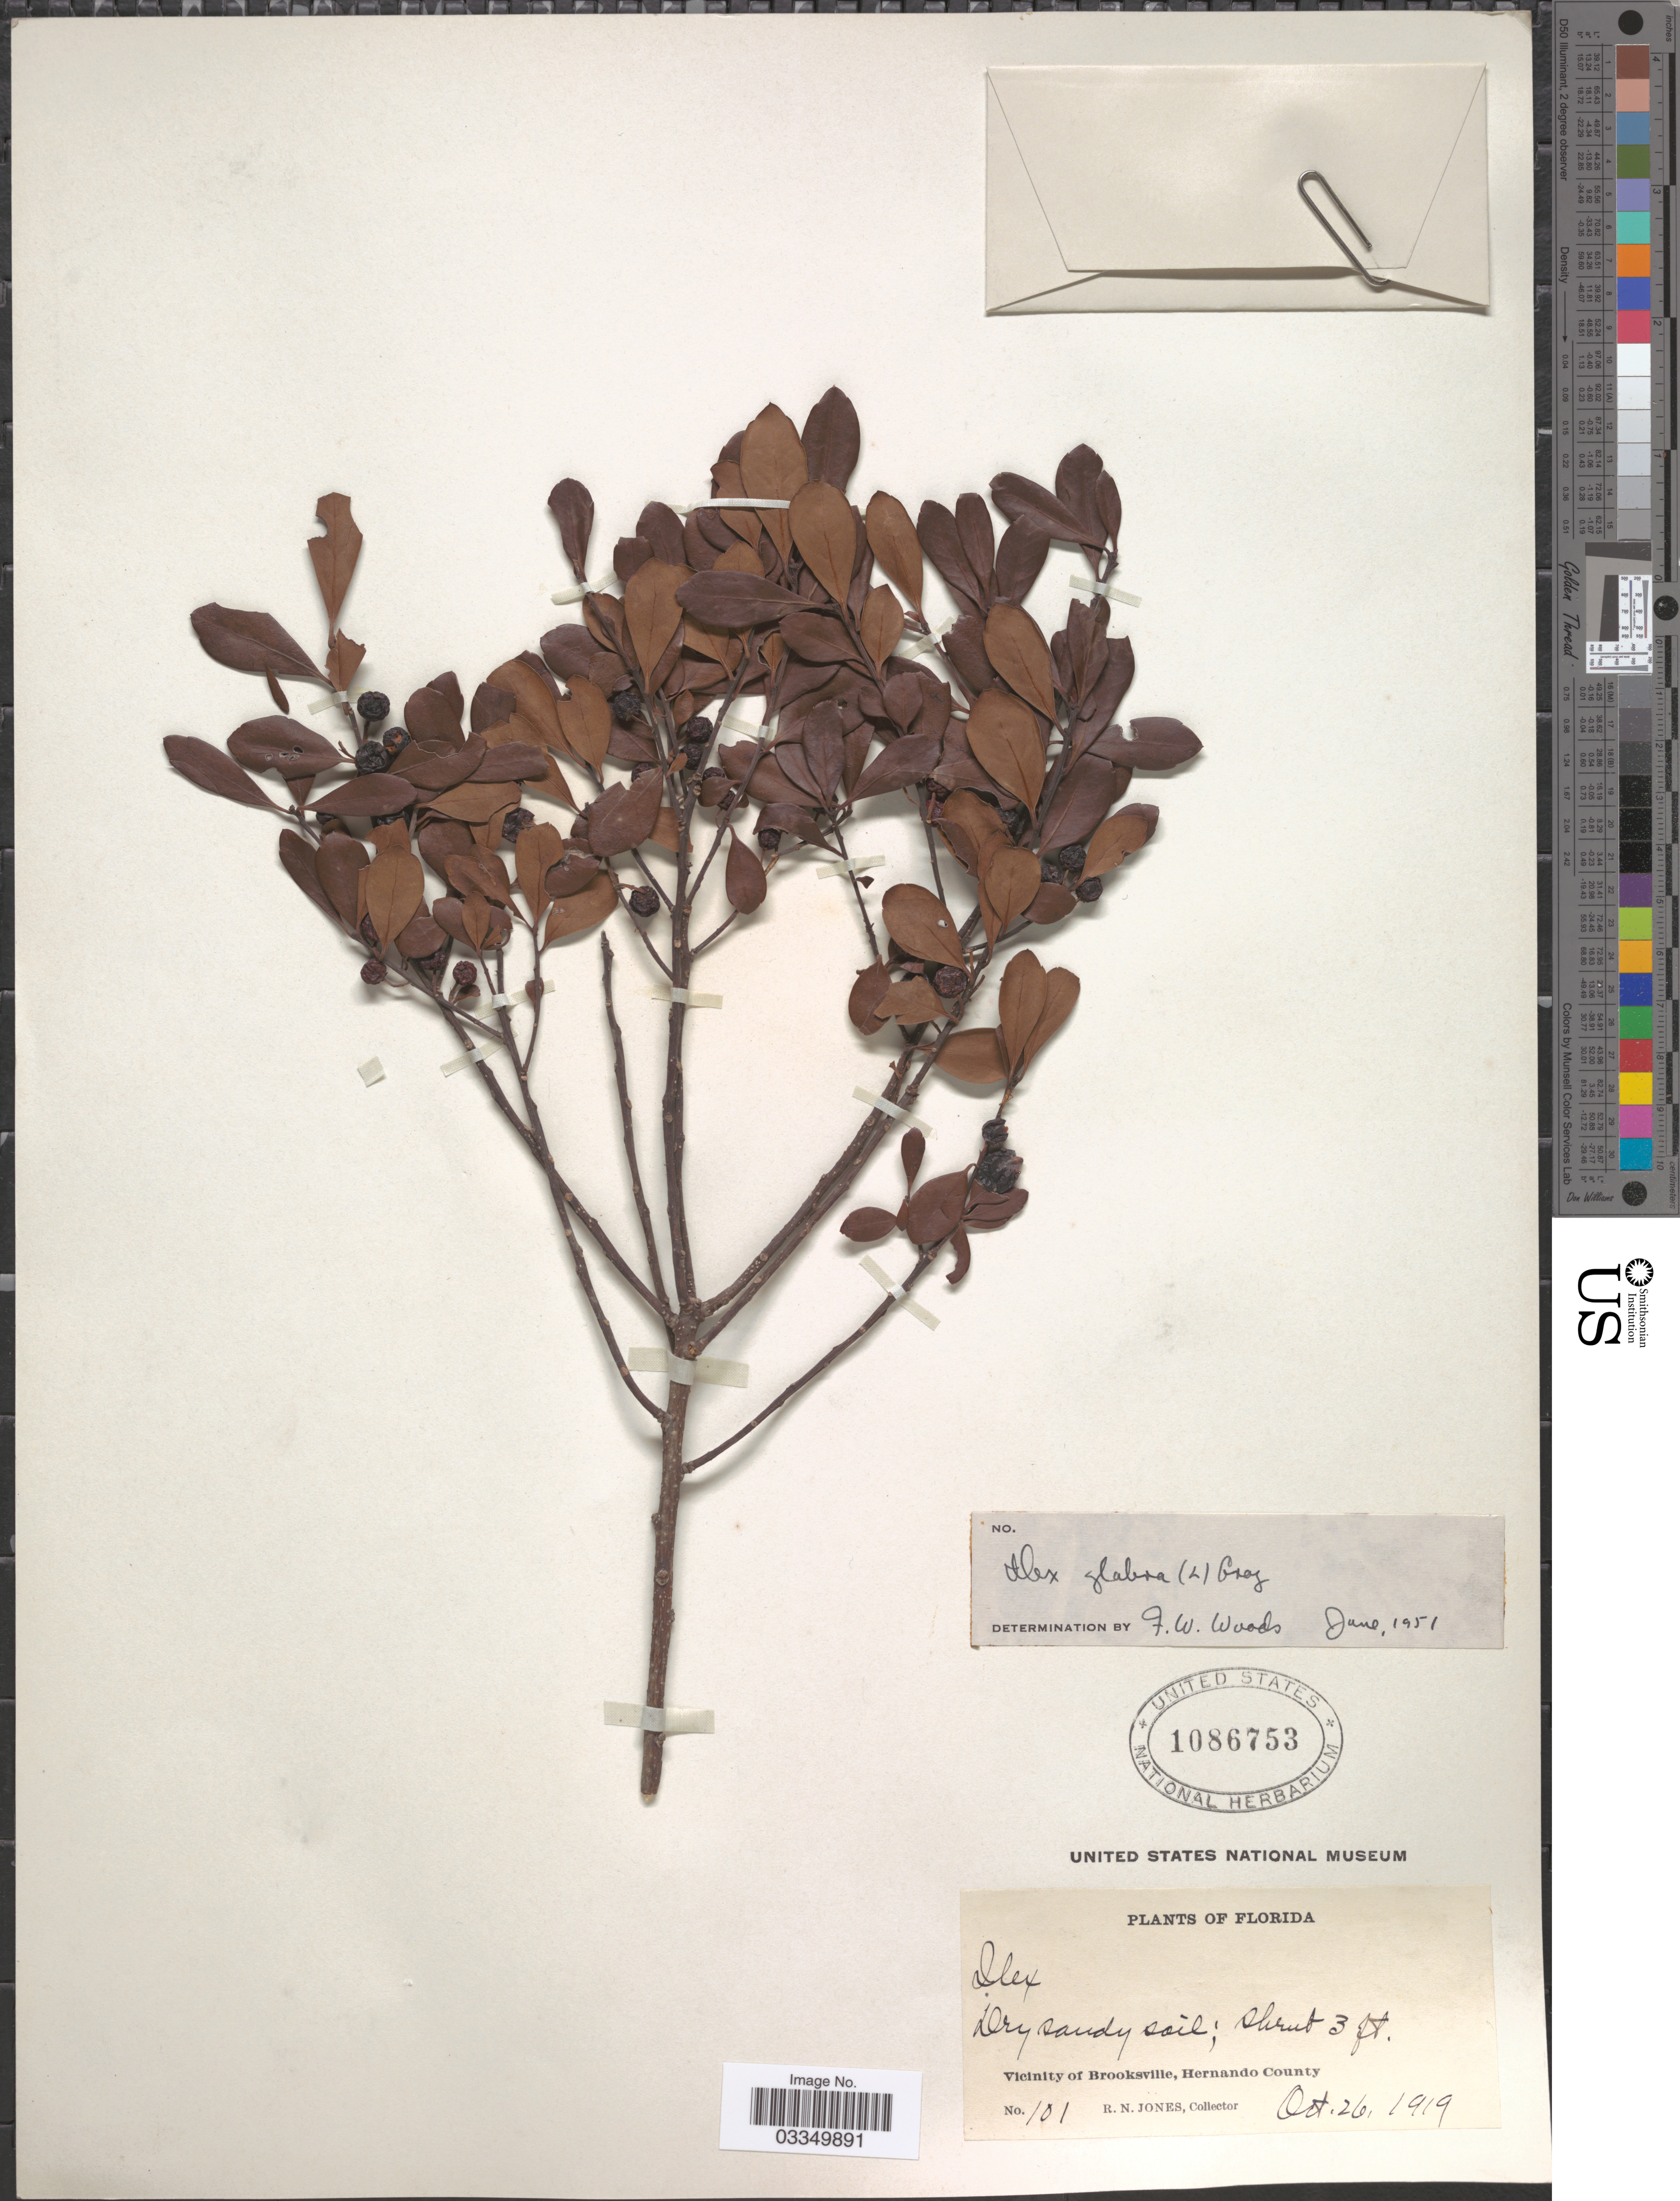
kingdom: Plantae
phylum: Tracheophyta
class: Magnoliopsida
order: Aquifoliales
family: Aquifoliaceae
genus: Ilex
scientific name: Ilex glabra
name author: (L.) A. Gray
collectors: R. N. Jones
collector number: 101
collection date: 1919-10-26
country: United States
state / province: Florida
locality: Vicinity of Brooksville, Hernando County.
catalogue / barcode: US 1086753